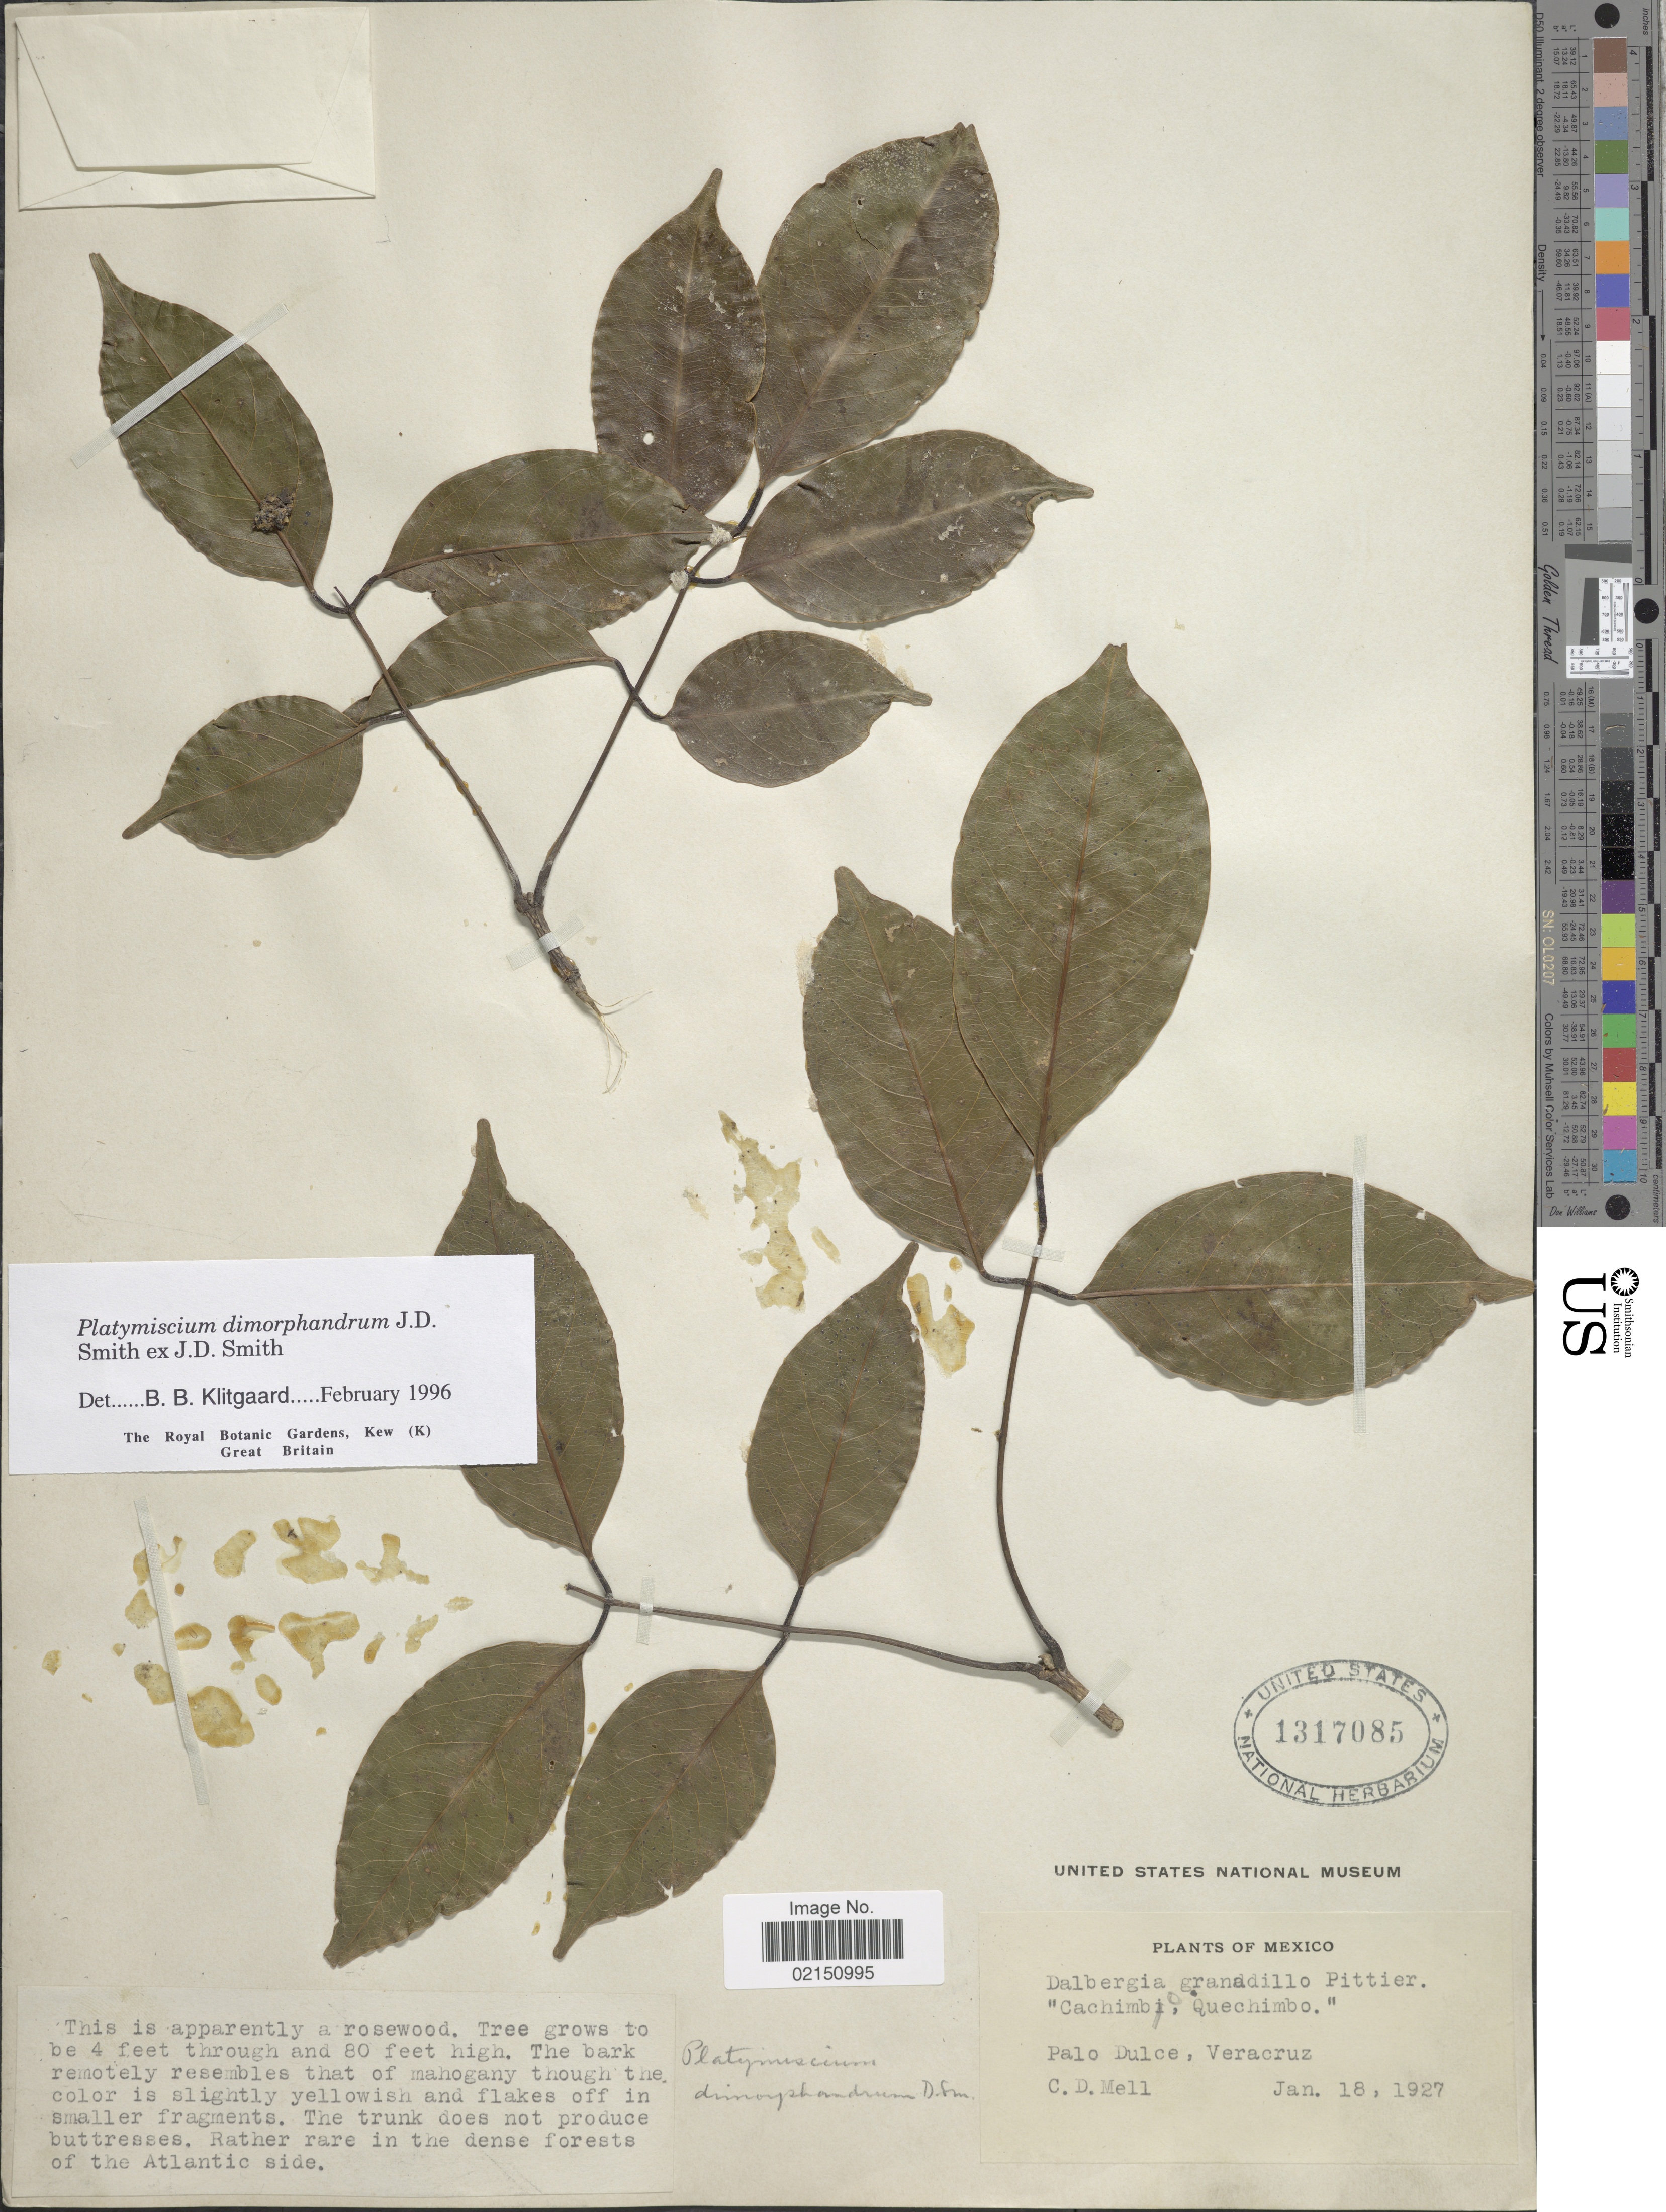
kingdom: Plantae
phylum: Tracheophyta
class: Magnoliopsida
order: Fabales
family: Fabaceae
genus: Platymiscium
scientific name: Platymiscium dimorphandrum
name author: Donn. Sm.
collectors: C. D. Mell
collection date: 1927-01-18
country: Mexico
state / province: Veracruz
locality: Palo Dulce, Veracruz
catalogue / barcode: US 1317085